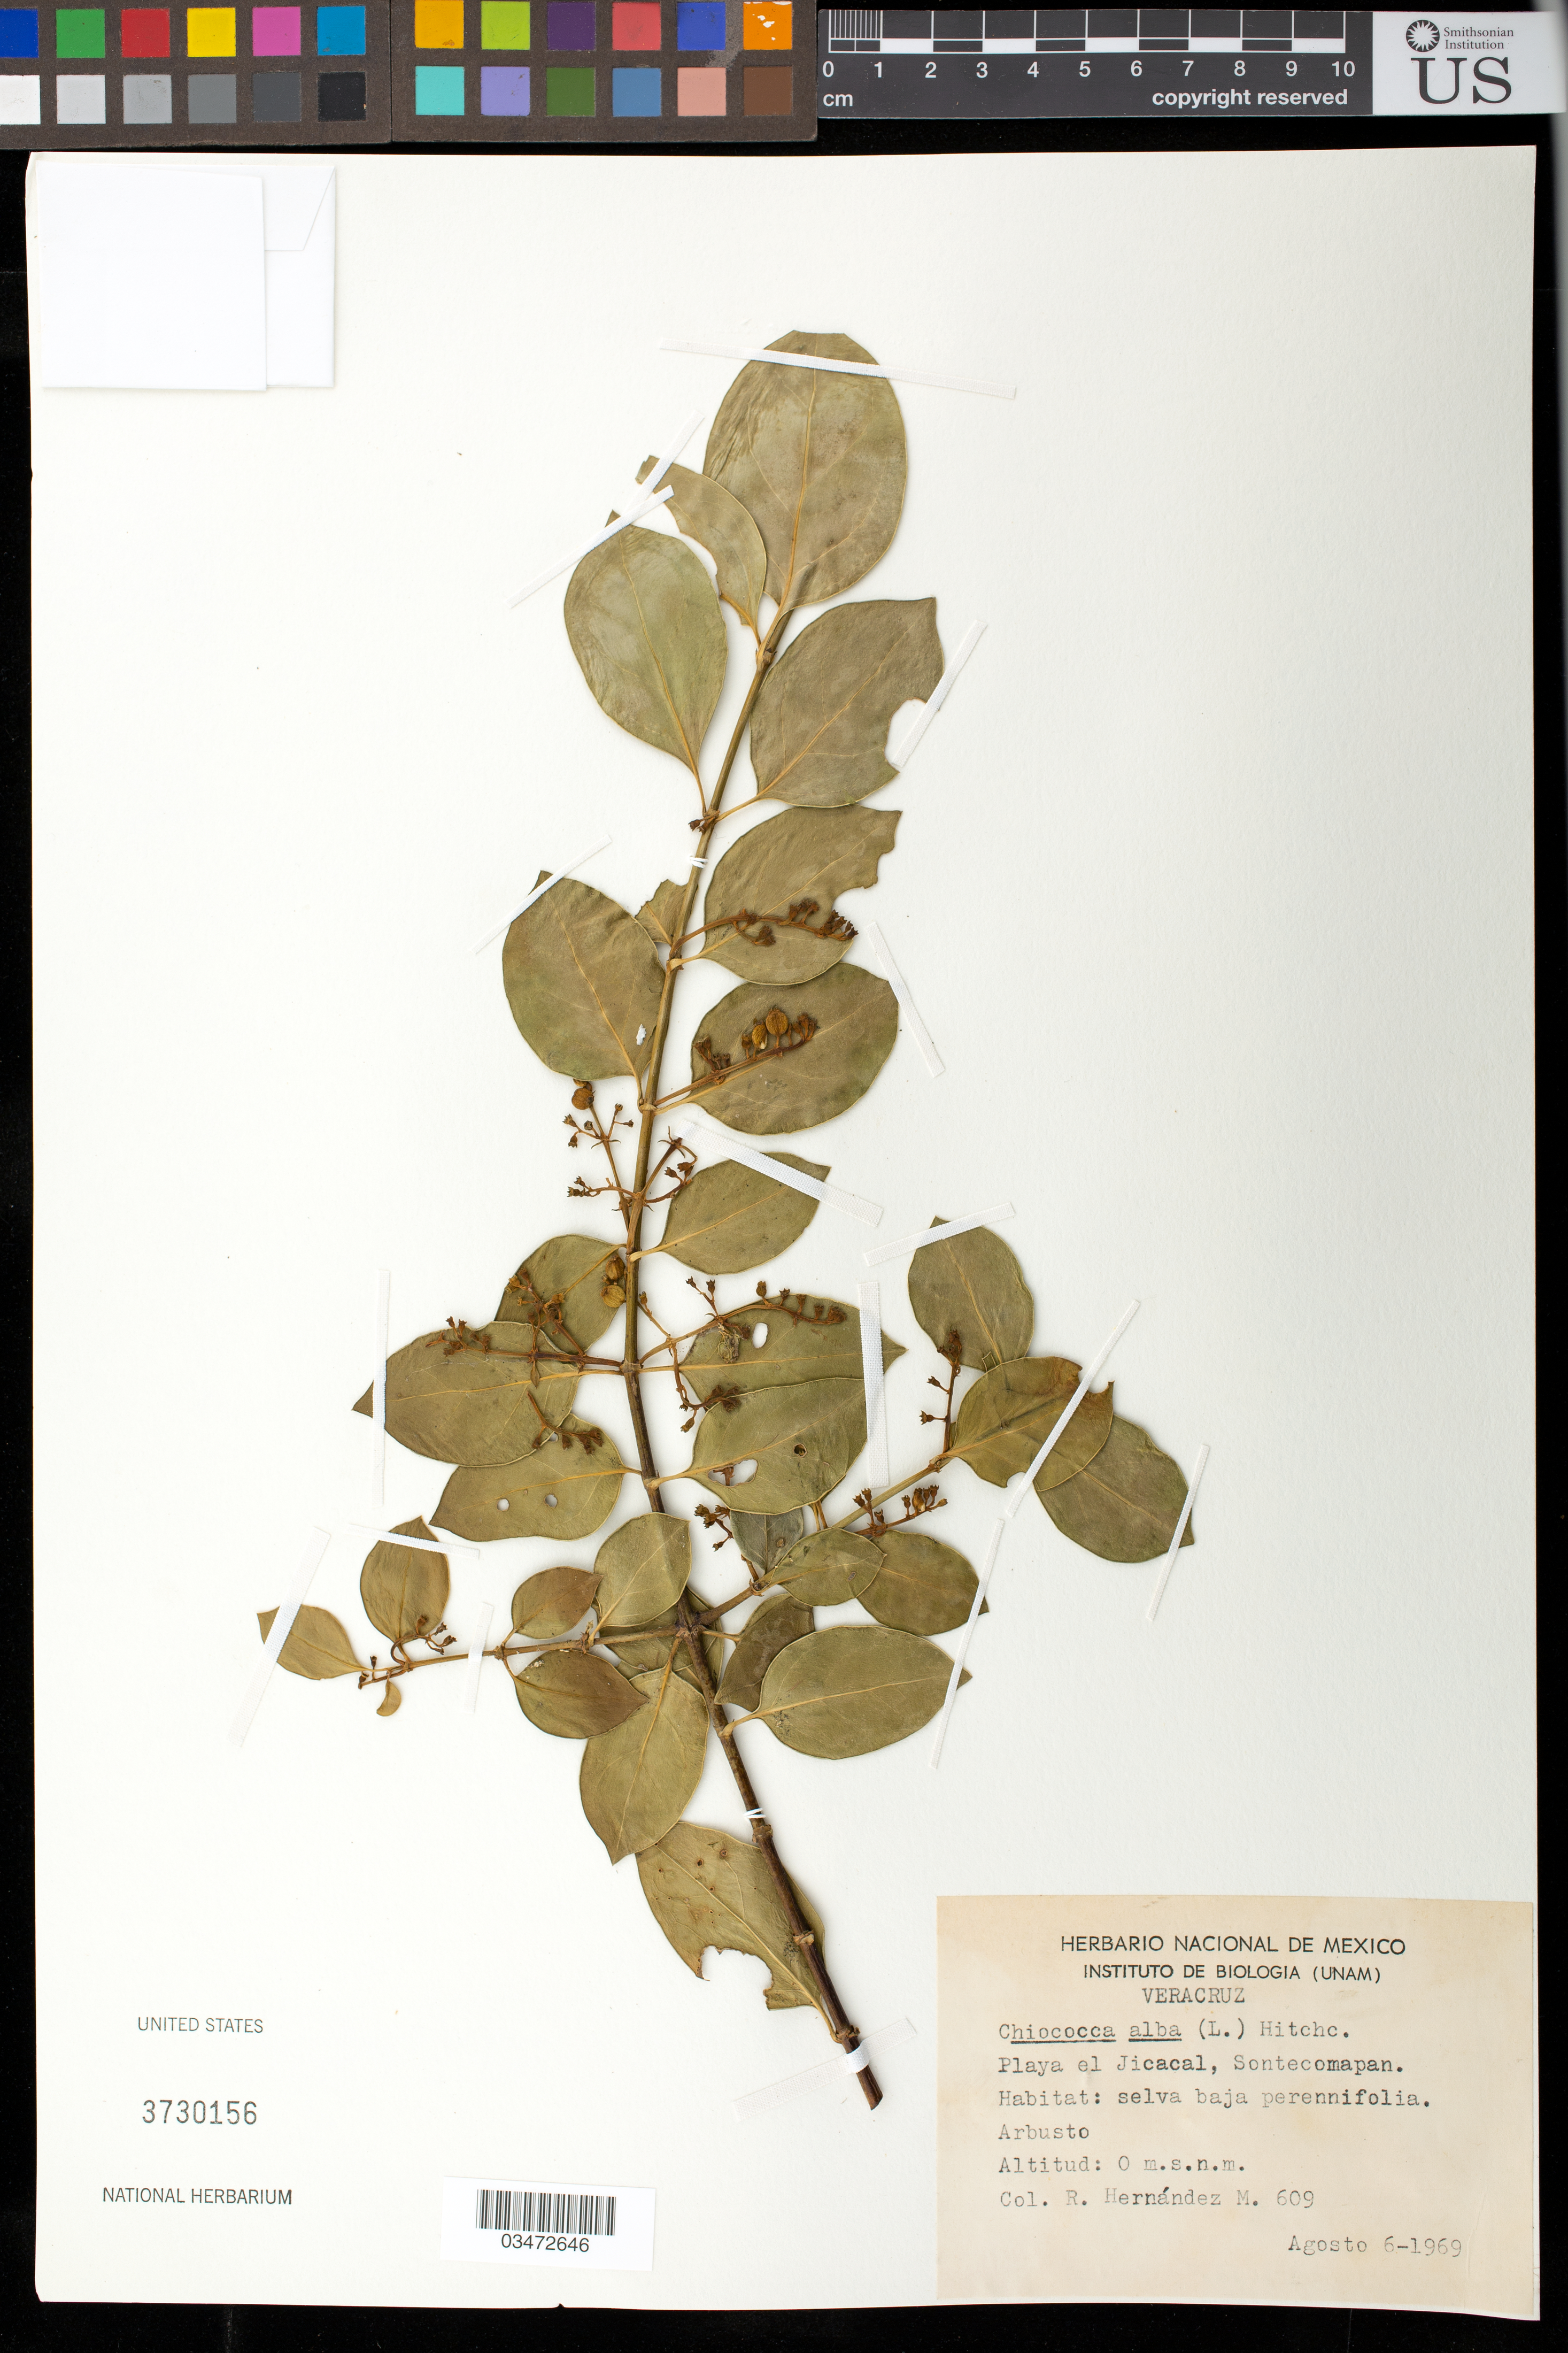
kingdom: Plantae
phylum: Tracheophyta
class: Magnoliopsida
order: Gentianales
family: Rubiaceae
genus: Chiococca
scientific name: Chiococca alba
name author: (L.) Hitchc.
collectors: R. Hernández M.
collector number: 609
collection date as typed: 6 Aug 1969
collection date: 1969-08-06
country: México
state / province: Veracruz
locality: Playa el Jicacal, Sontecomapan.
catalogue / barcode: US 3730156